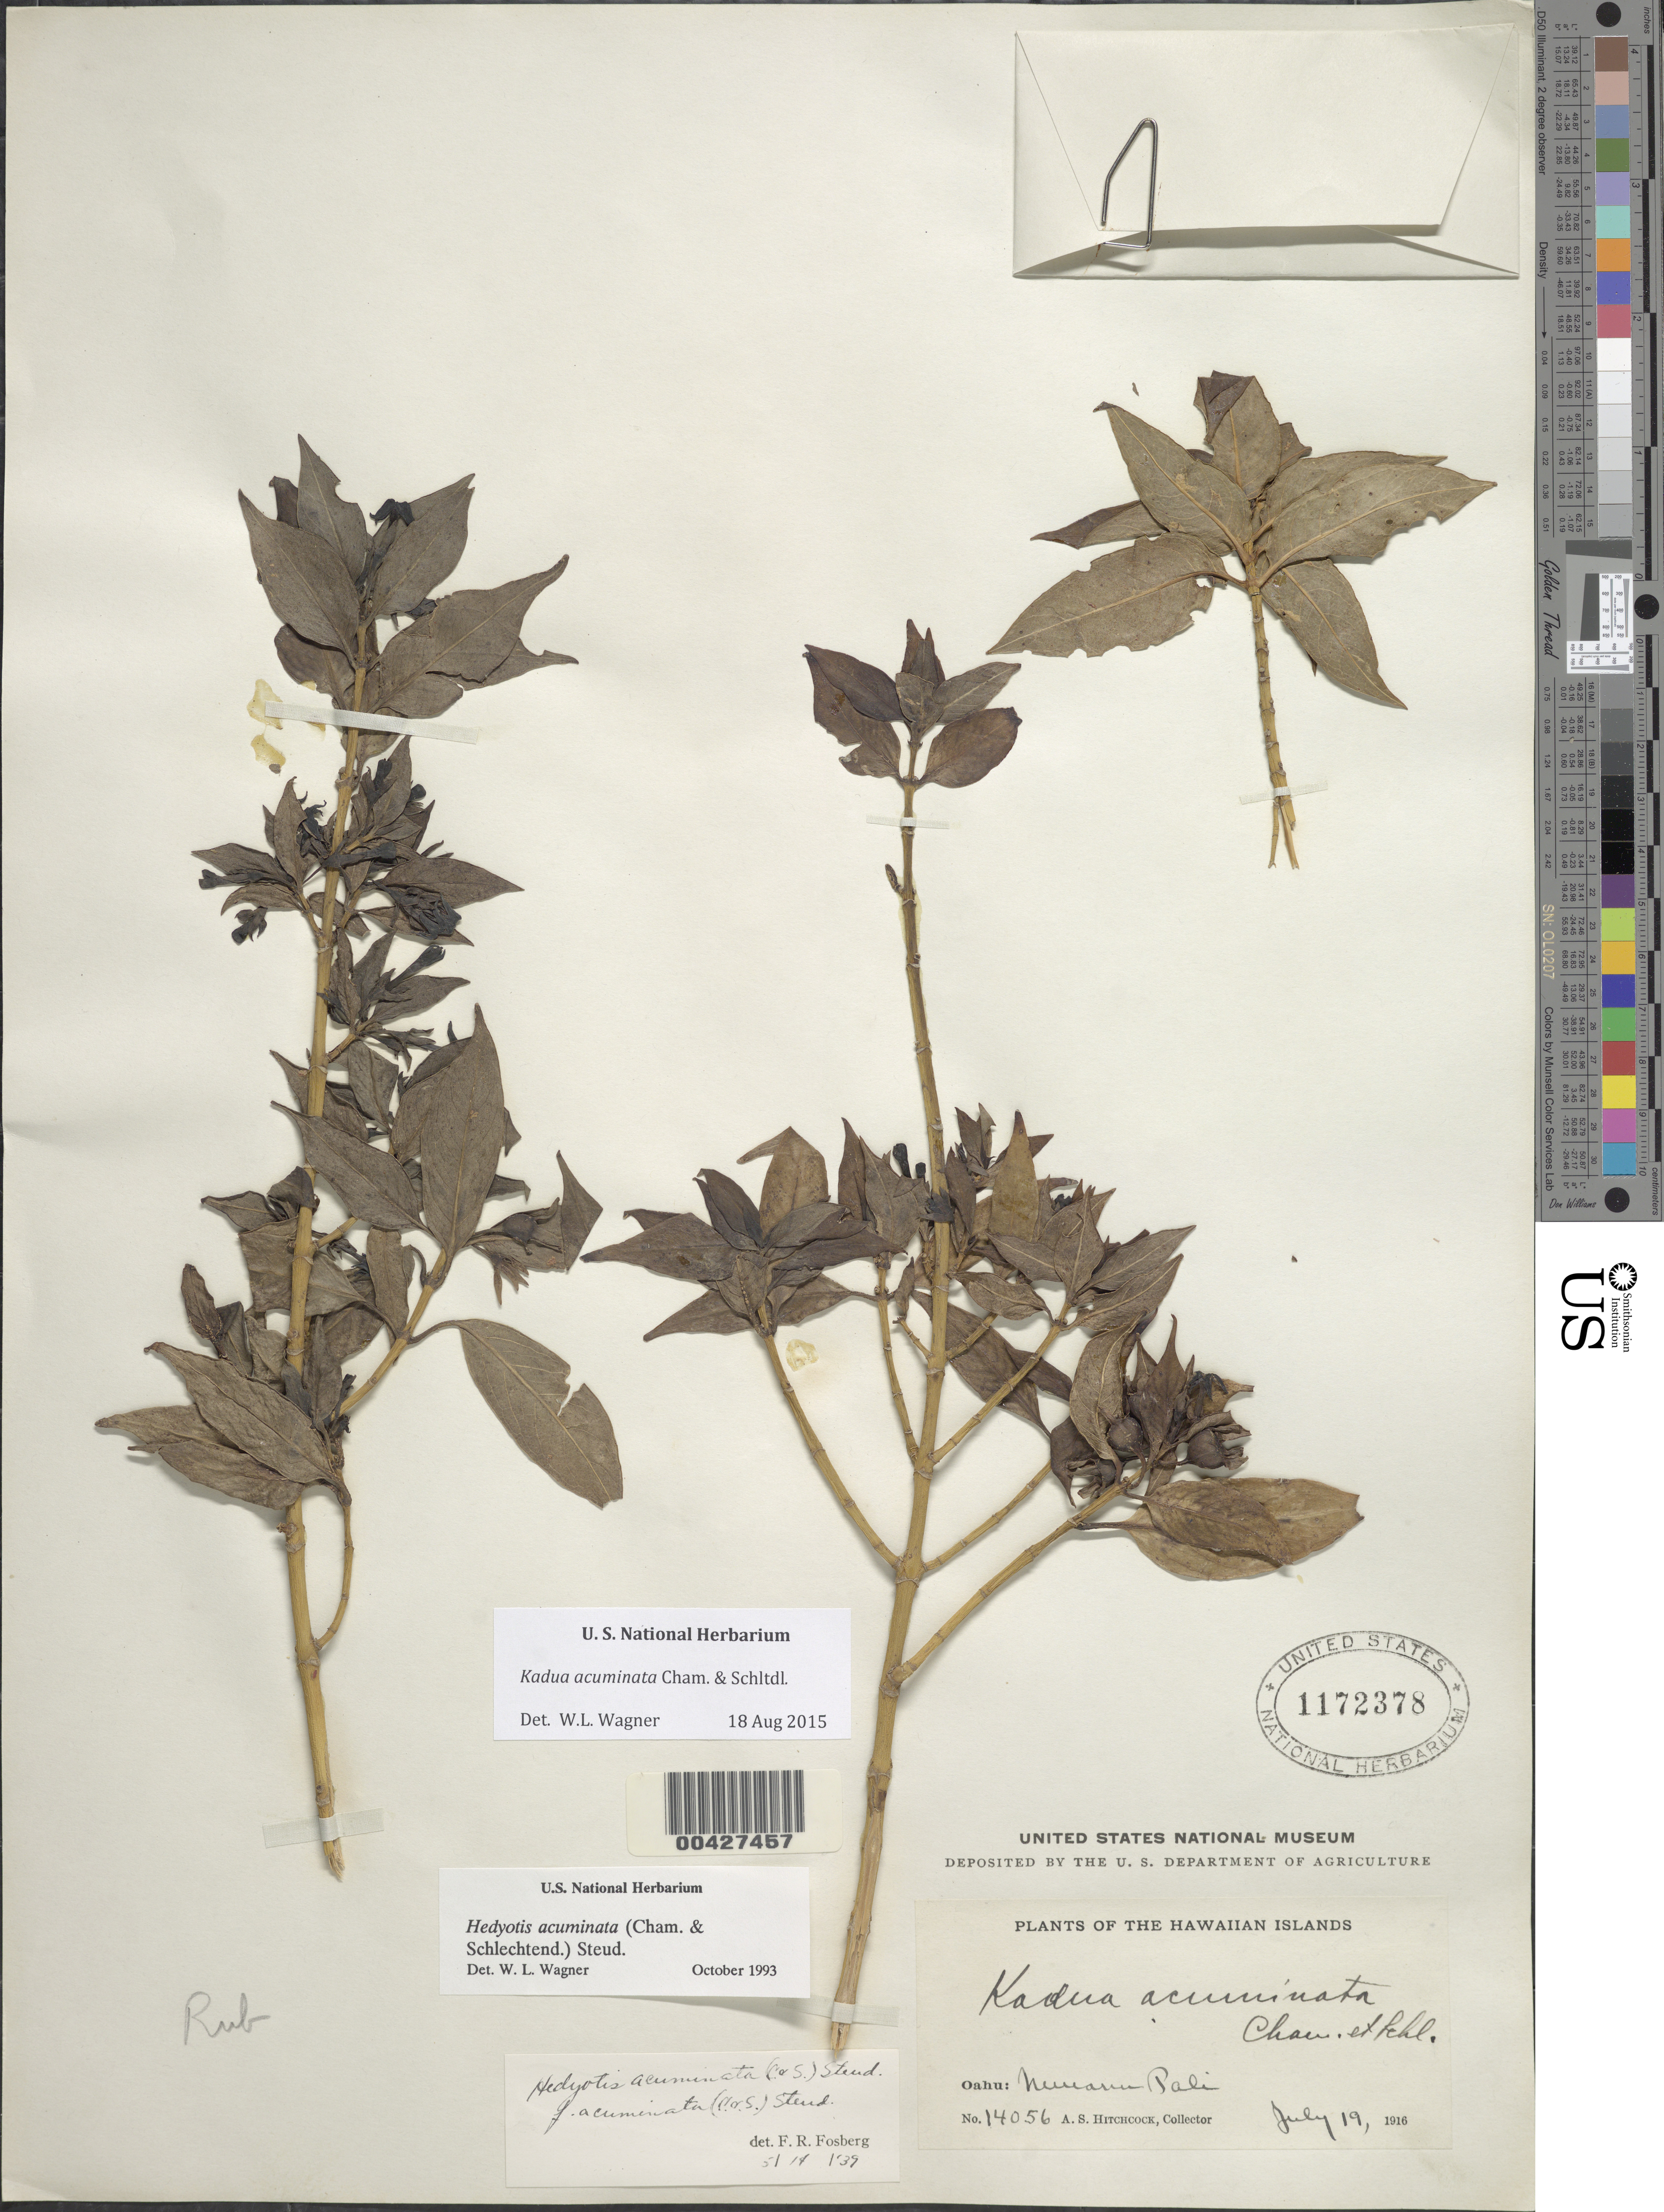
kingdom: Plantae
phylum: Tracheophyta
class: Magnoliopsida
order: Gentianales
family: Rubiaceae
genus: Kadua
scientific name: Kadua acuminata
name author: Cham. & Schltdl.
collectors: A. S. Hitchcock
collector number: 14056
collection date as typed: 19 Jul 1916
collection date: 1916-07-19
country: United States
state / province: Hawaii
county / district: Honolulu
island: Oahu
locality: Nuuanu Pali.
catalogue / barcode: US 1172378